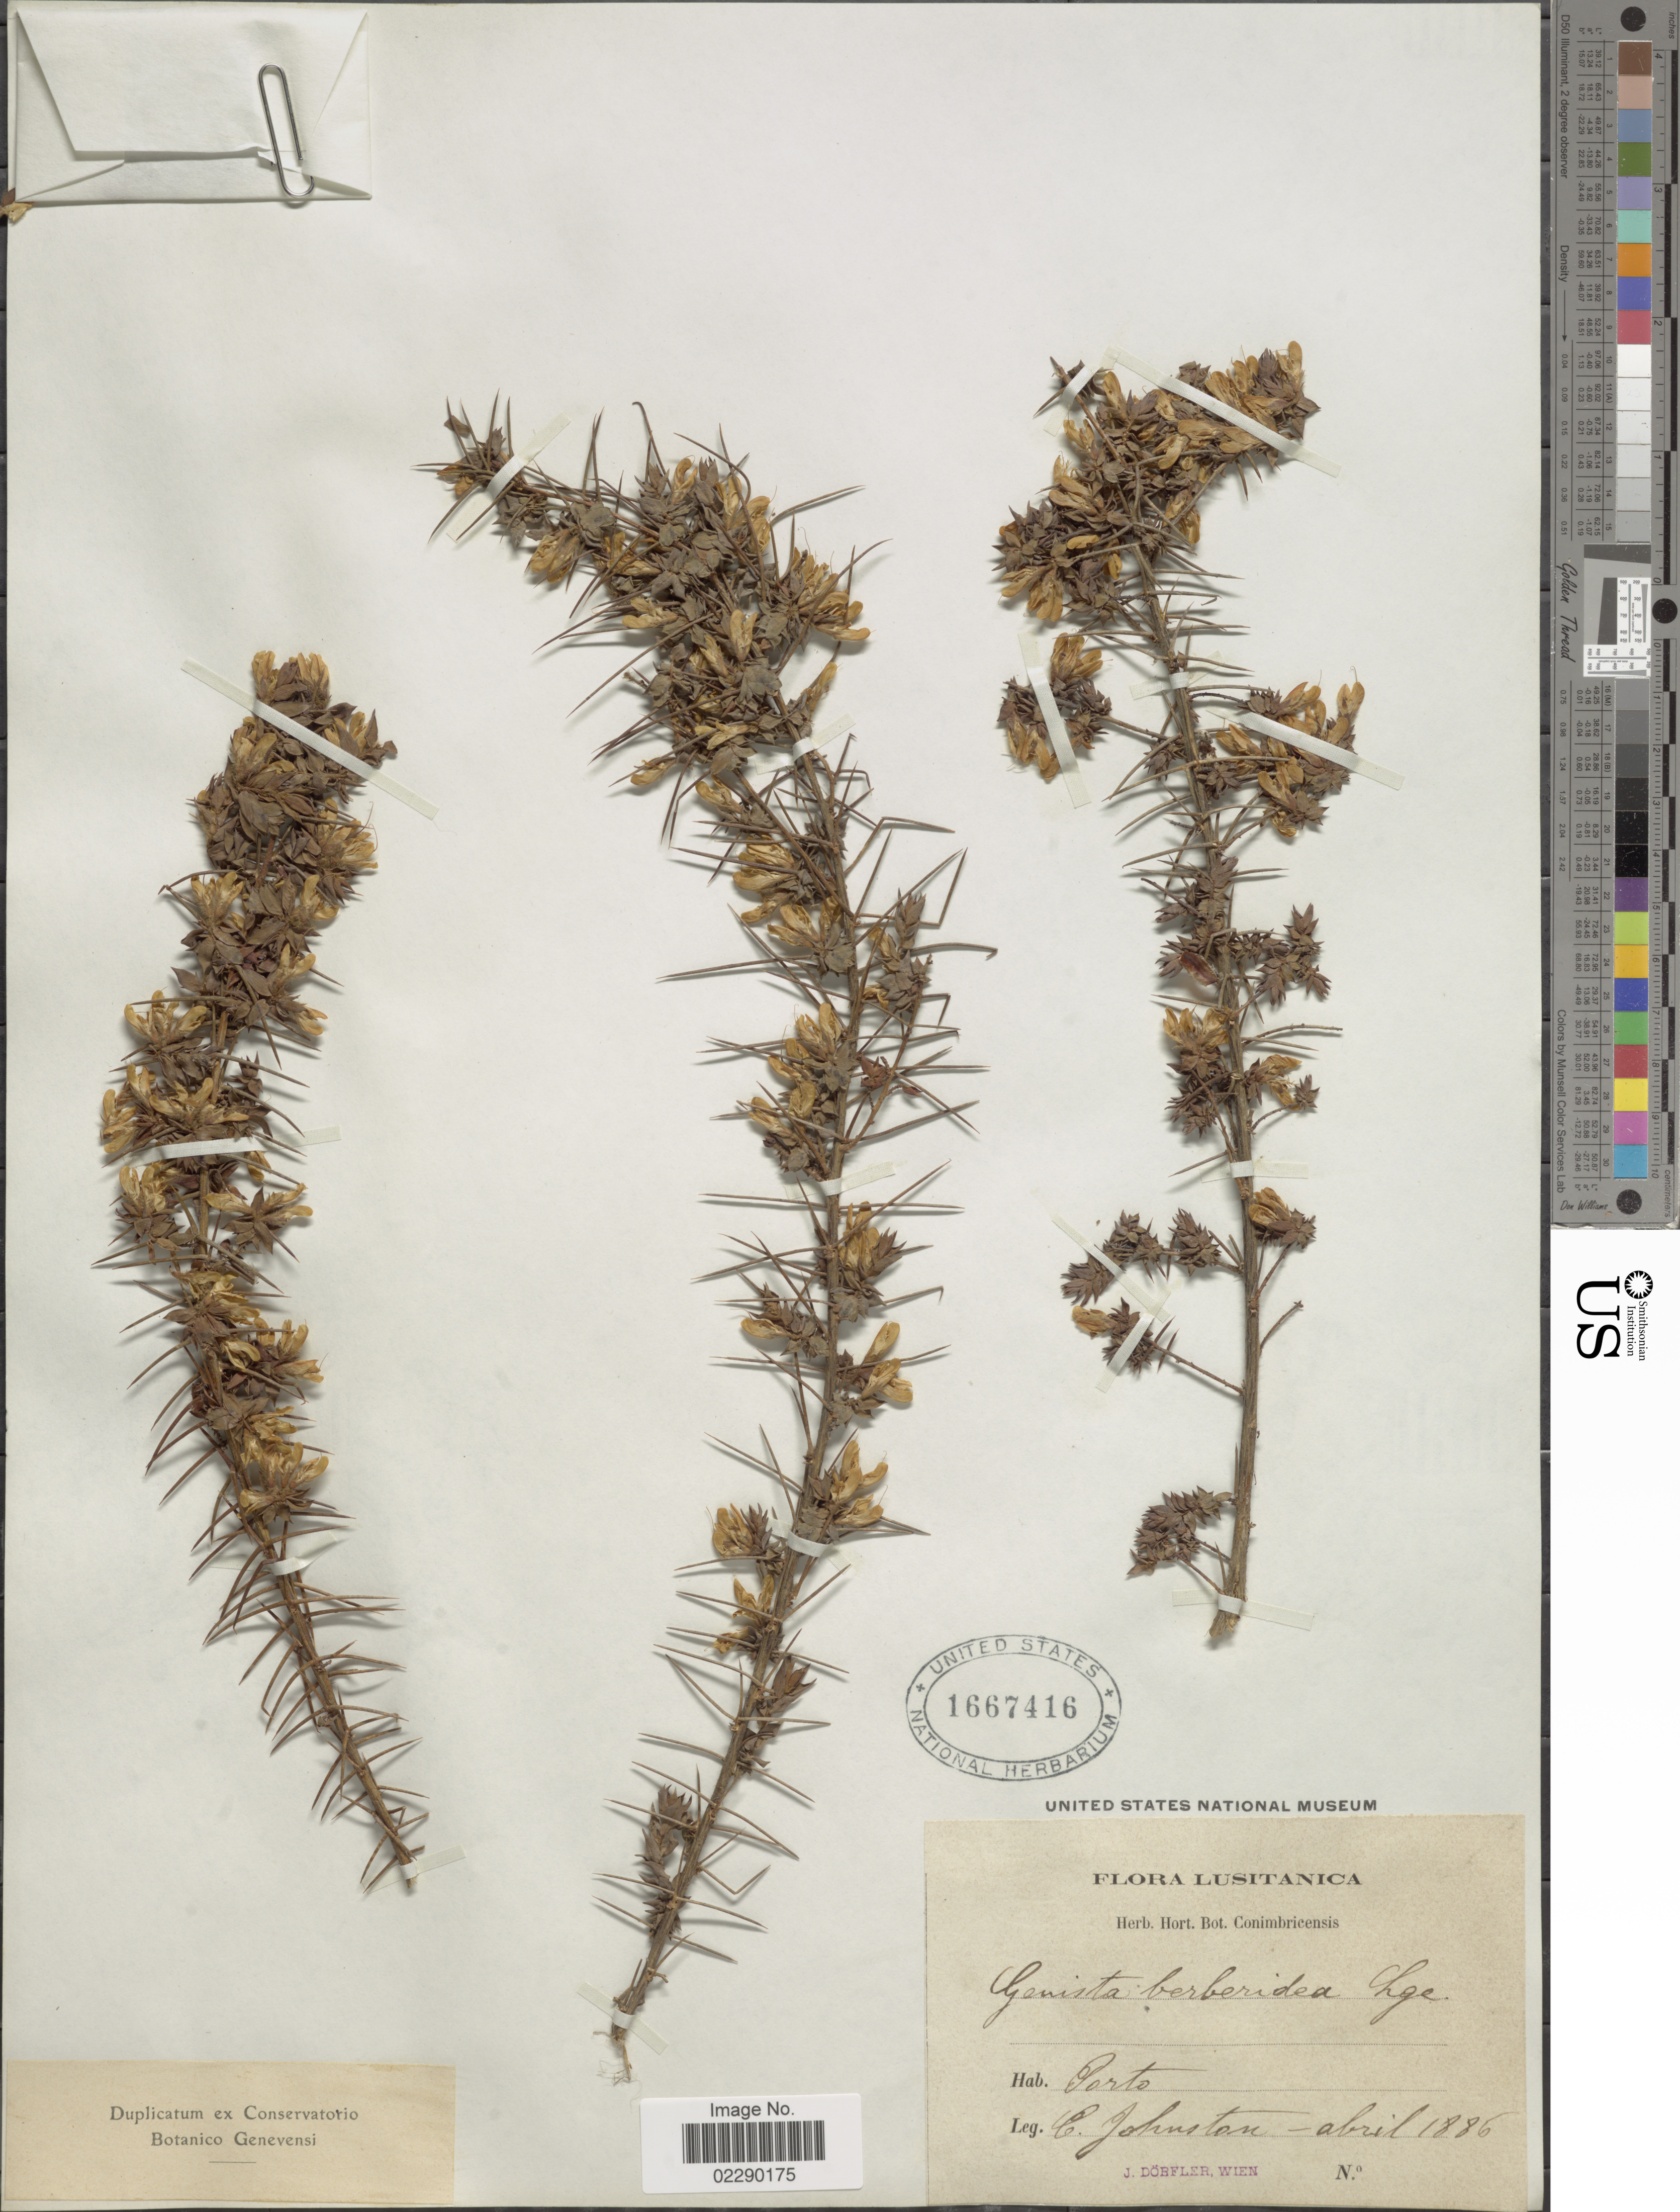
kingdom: Plantae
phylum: Tracheophyta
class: Magnoliopsida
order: Fabales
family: Fabaceae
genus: Genista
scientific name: Genista berberidea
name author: Lange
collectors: C. Johnston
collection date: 1886-04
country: Portugal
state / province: Porto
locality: Lusitanica. Porto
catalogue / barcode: US 1667416